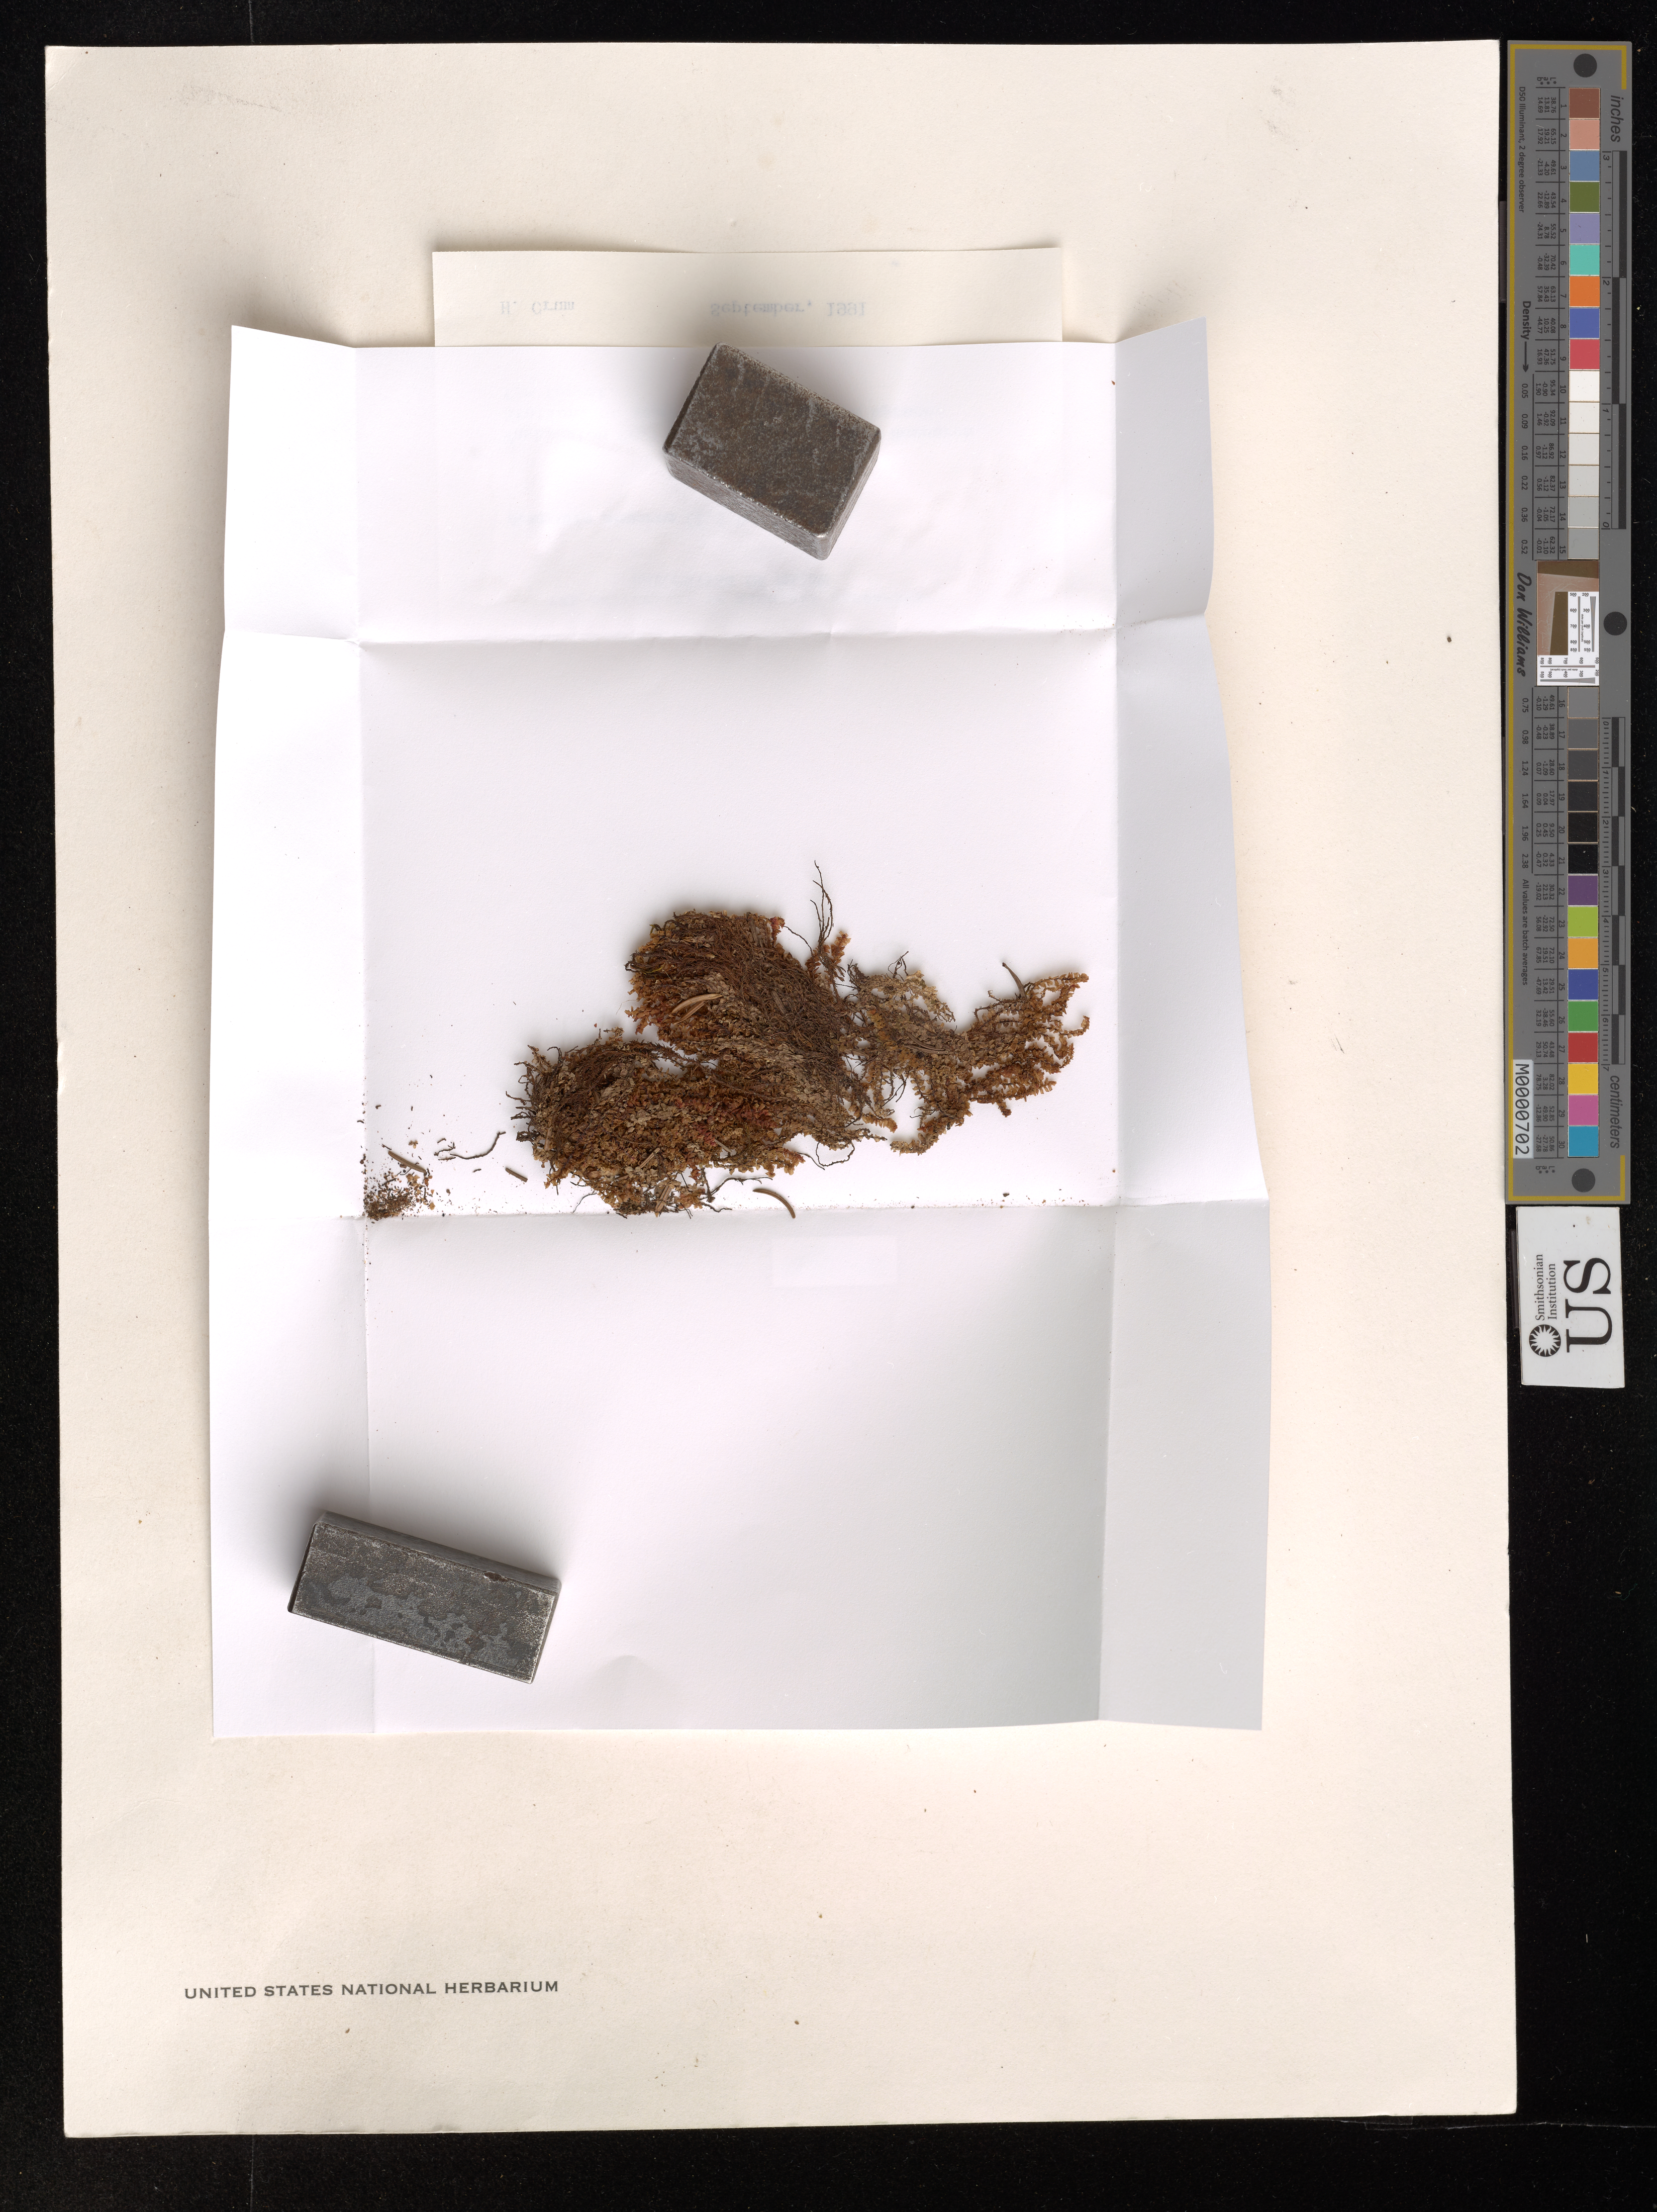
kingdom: Plantae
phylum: Marchantiophyta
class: Jungermanniopsida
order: Jungermanniales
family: Scapaniaceae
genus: Scapania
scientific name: Scapania nemorea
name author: (L.) Grolle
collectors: H. Crum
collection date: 1991-09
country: United States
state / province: Maine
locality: Washington Co.: Eagle Hill Wildlife Research Station, on shaded boulder face in spruce-fir forest.